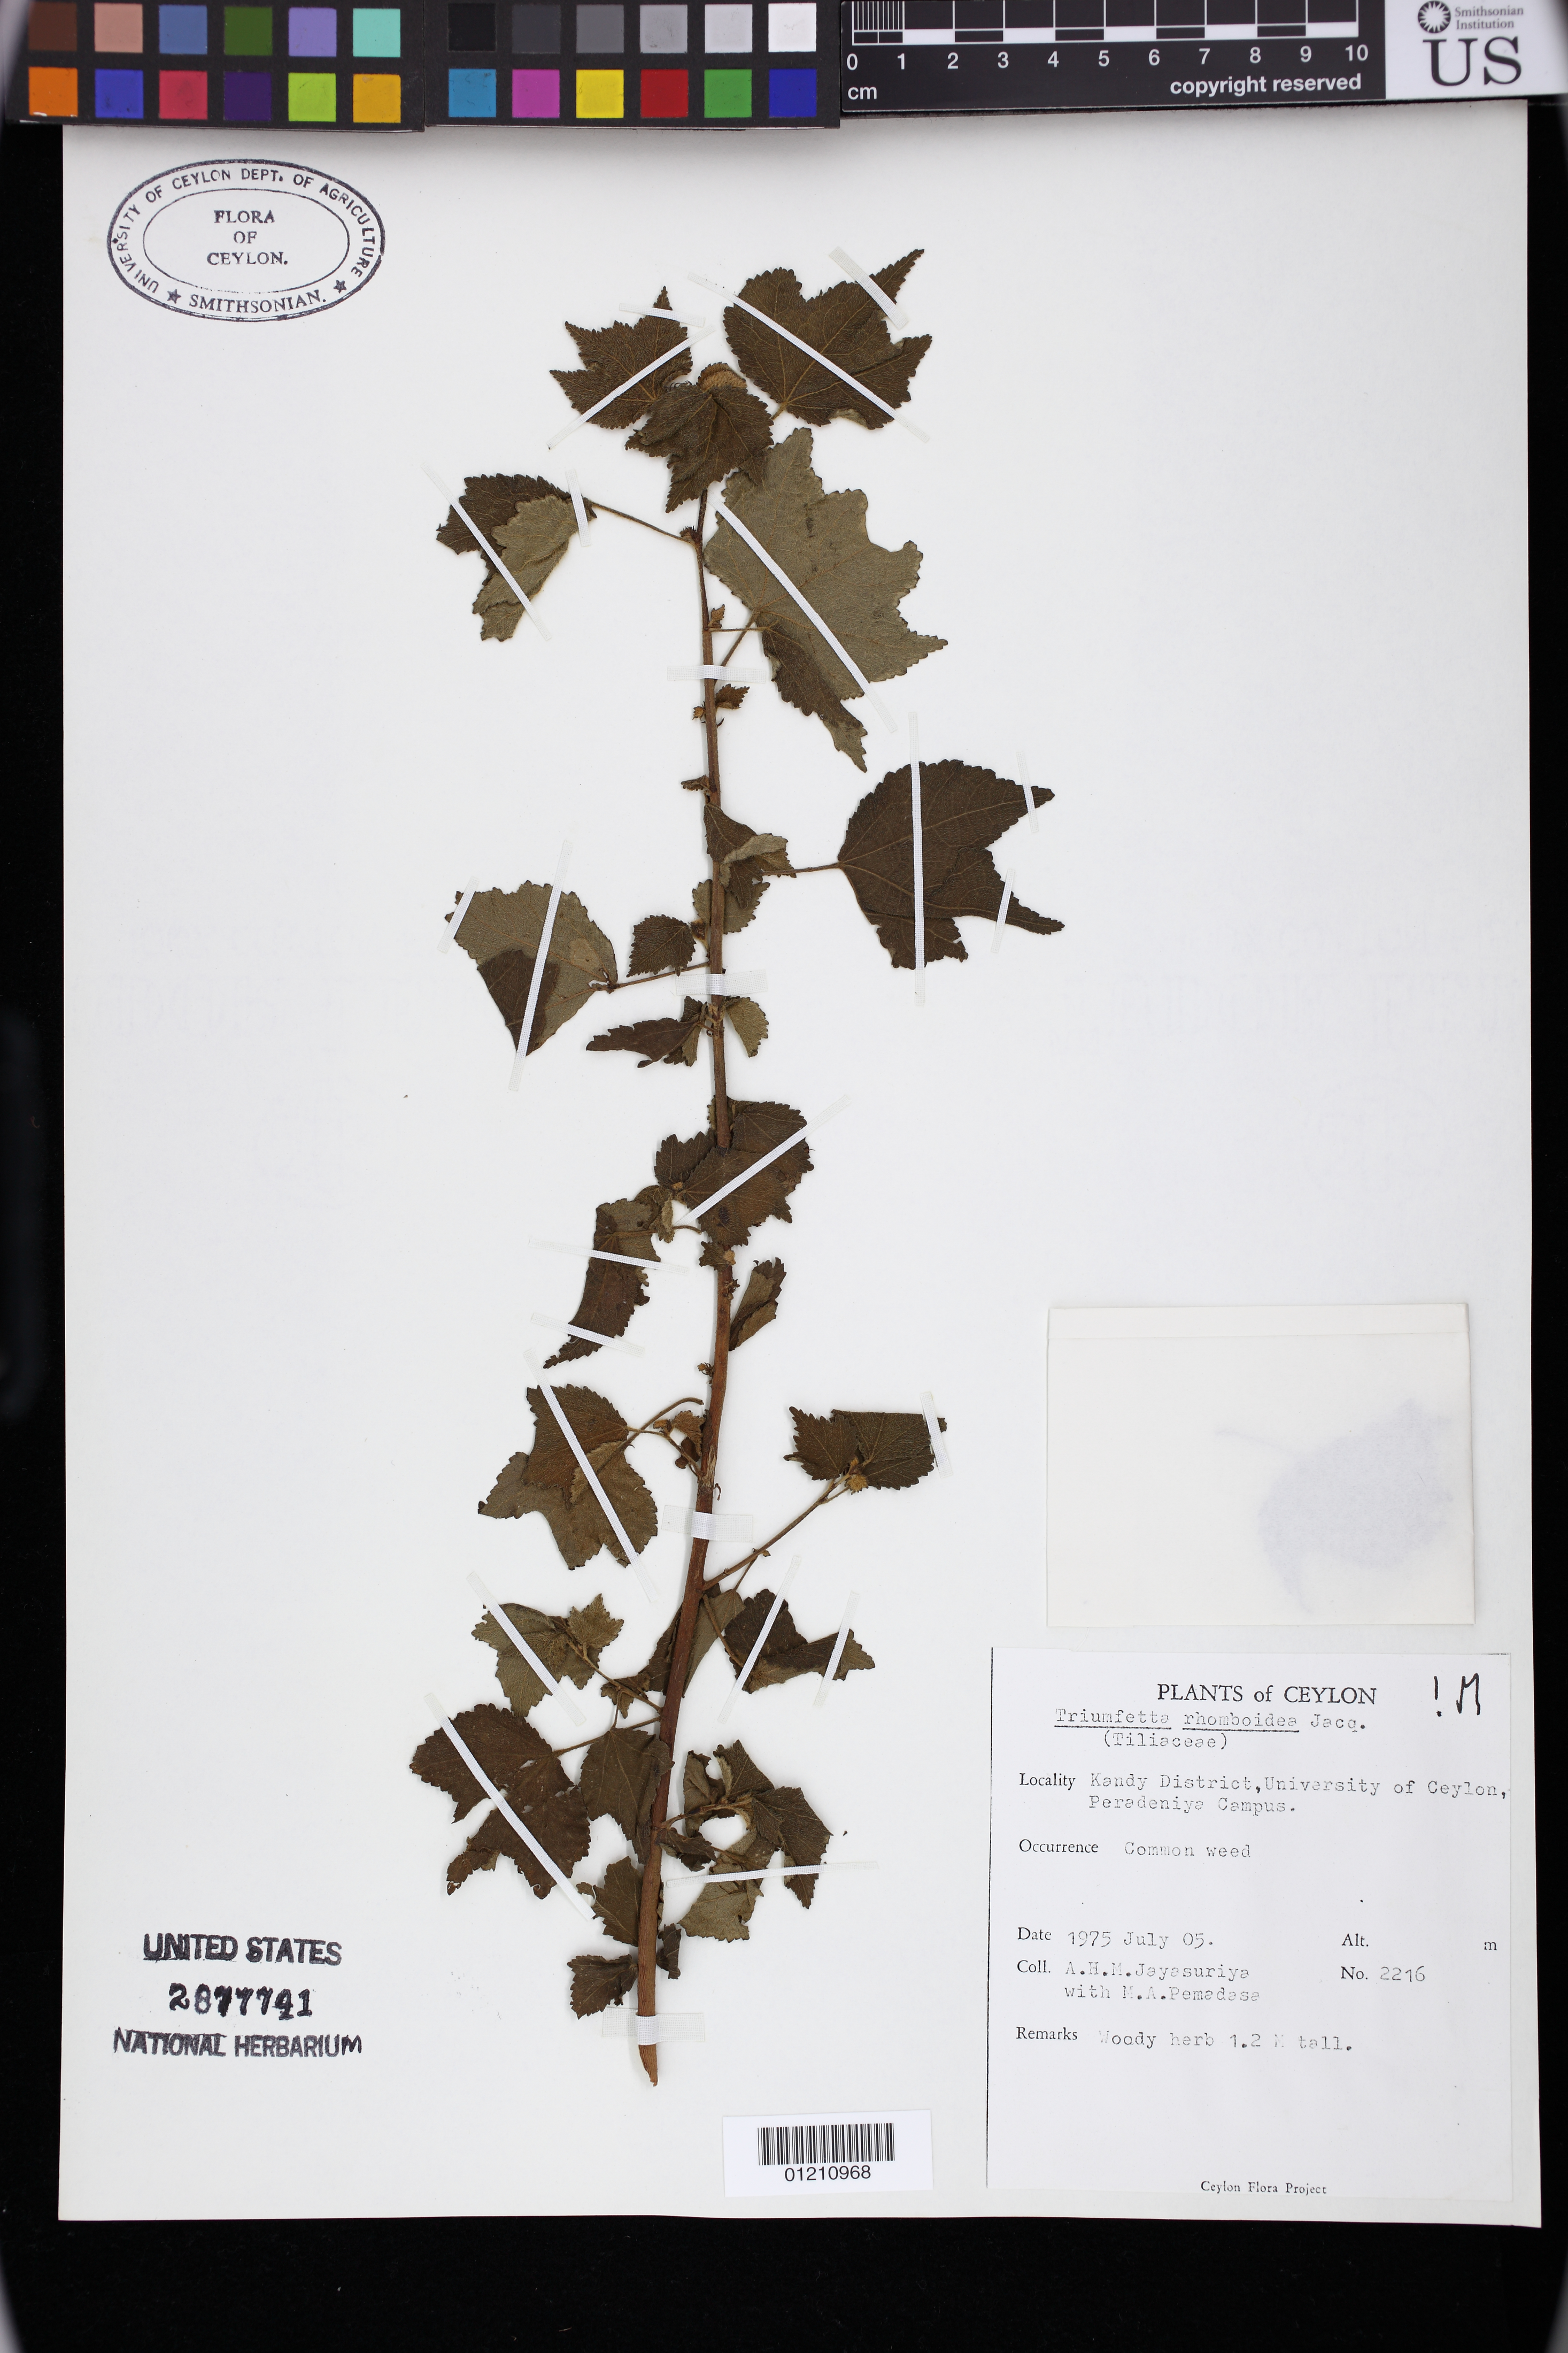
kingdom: Plantae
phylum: Tracheophyta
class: Magnoliopsida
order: Malvales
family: Malvaceae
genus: Triumfetta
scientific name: Triumfetta rhomboidea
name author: Jacq.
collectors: A. H. Jayasuriya & M. A. Pemadase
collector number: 2216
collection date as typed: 07 May 1975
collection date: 1975-05-07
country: Sri Lanka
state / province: Central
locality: Ceylon: Kandy District, University of Ceylon, Peradeniya Campus..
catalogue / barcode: US 2877741